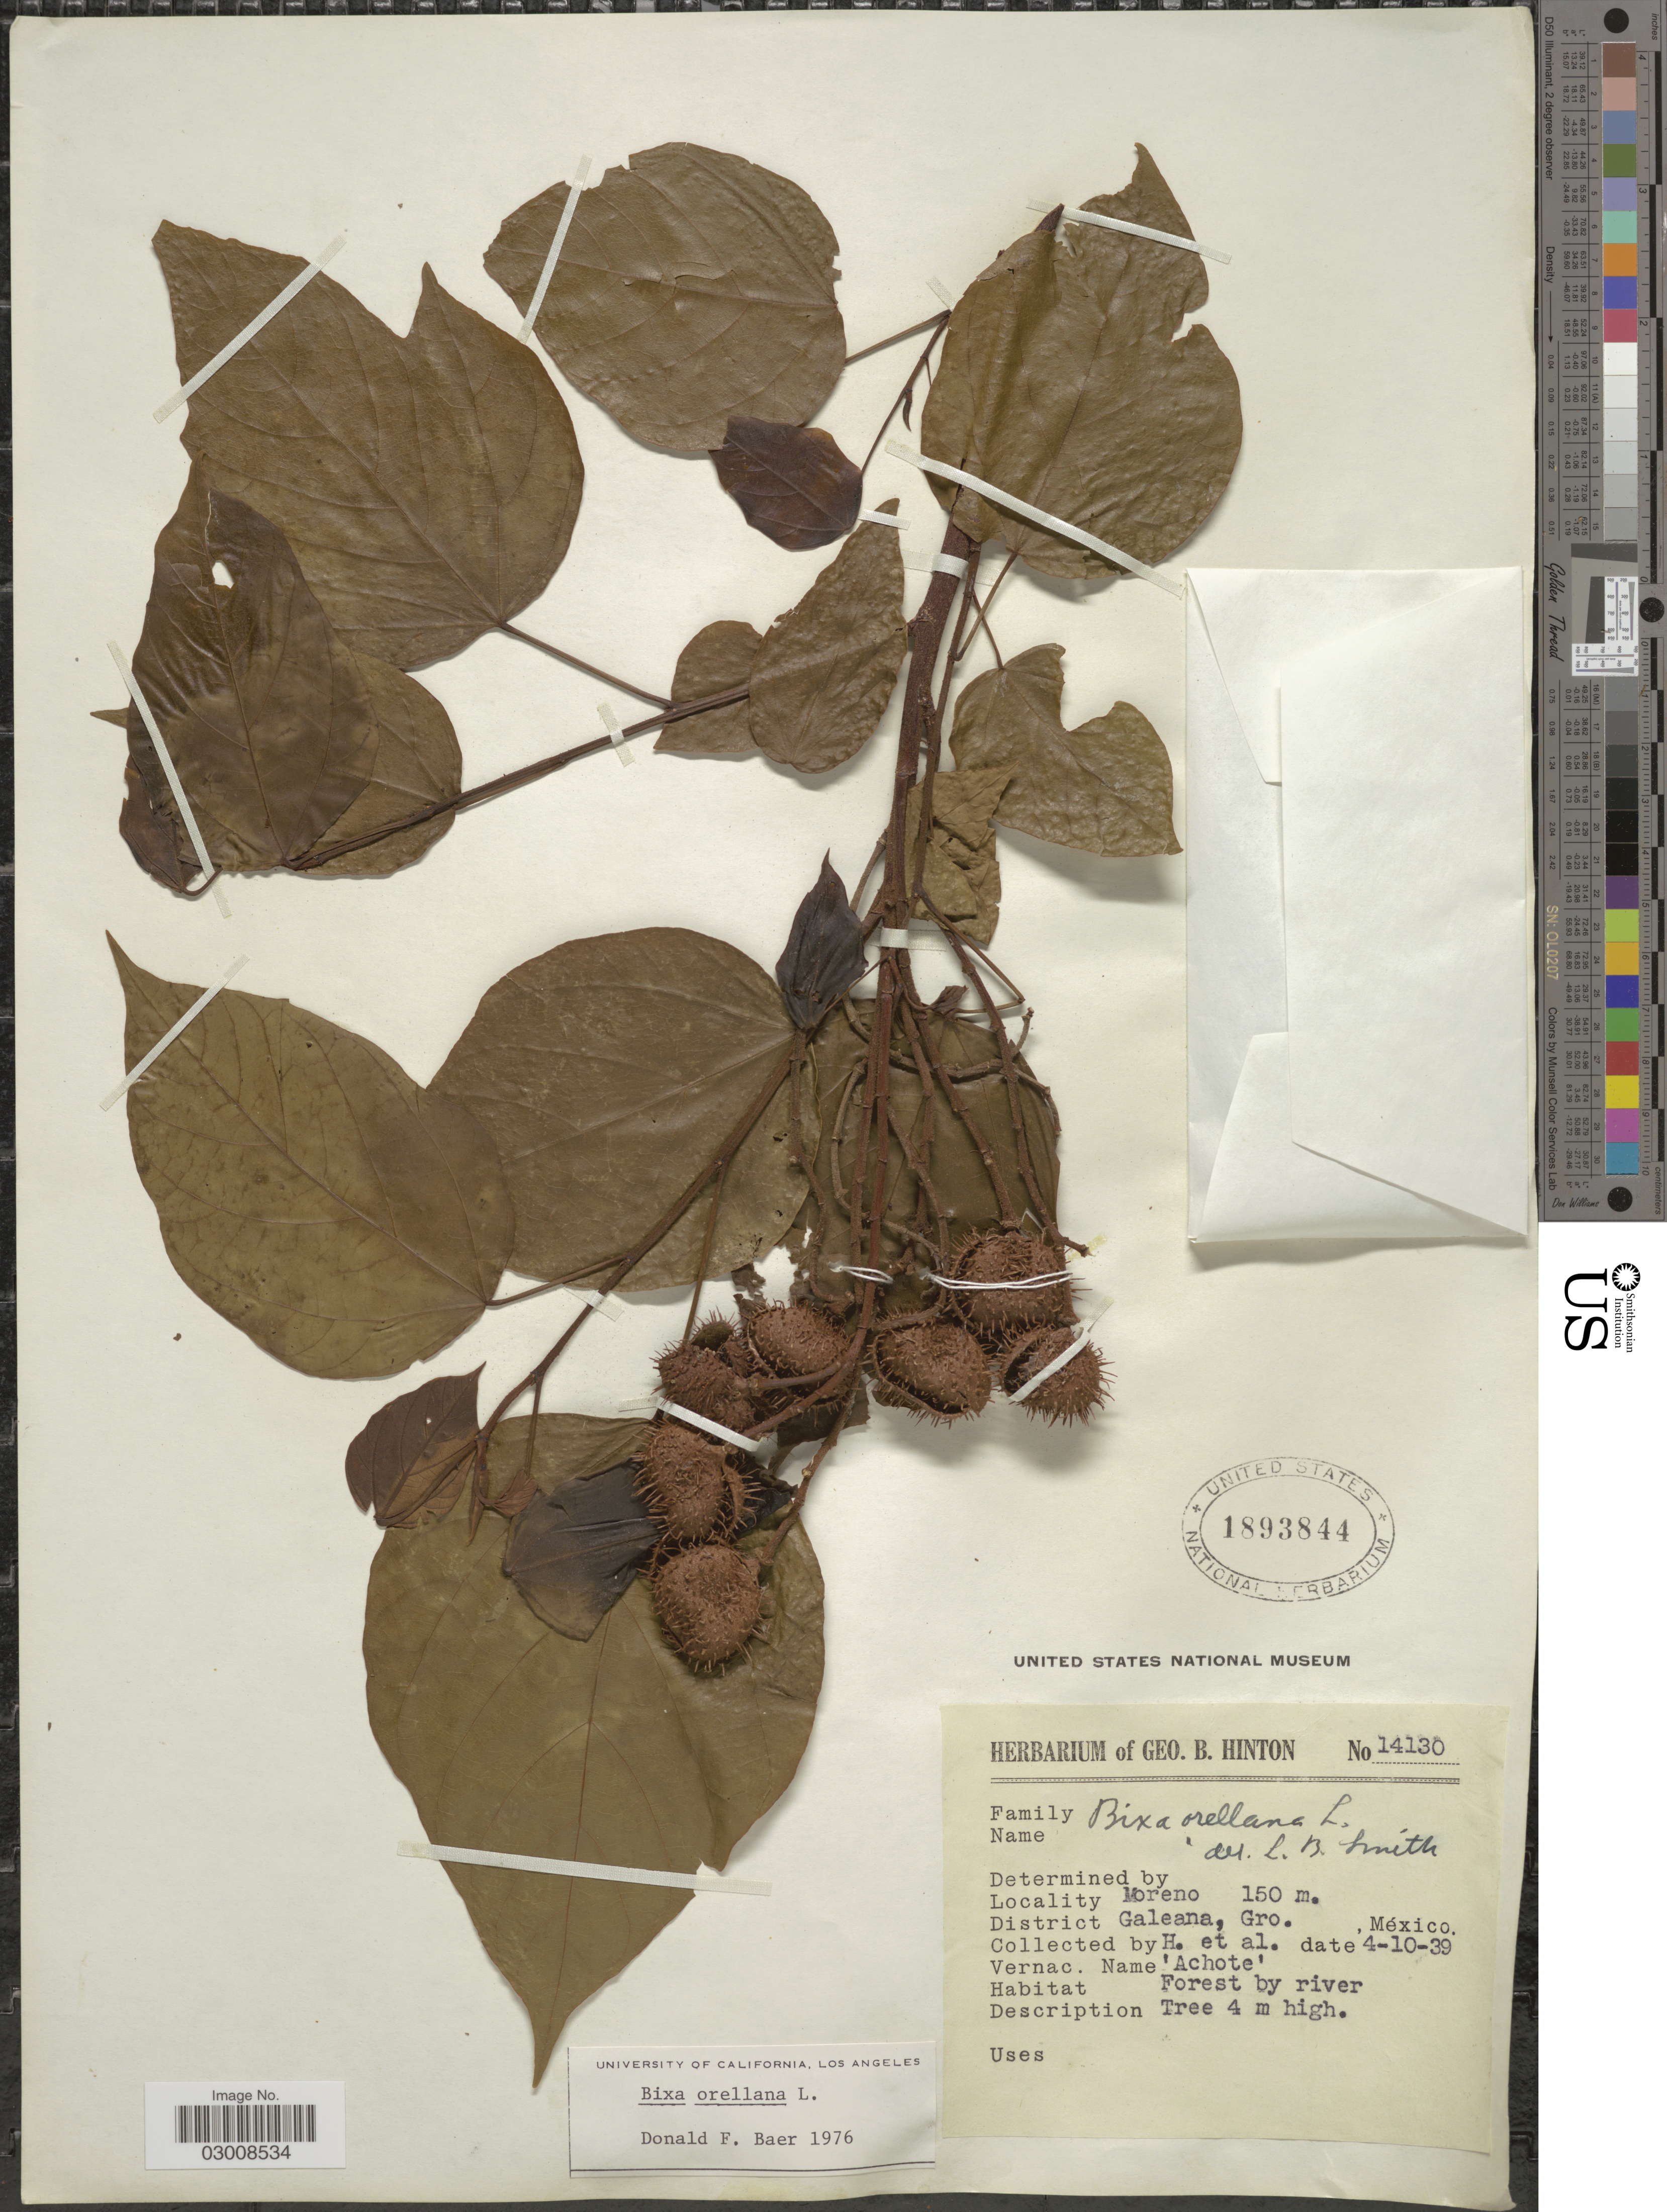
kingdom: Plantae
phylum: Tracheophyta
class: Magnoliopsida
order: Malvales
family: Bixaceae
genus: Bixa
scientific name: Bixa orellana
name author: L.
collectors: G. B. Hinton & et al.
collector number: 14130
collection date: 1939-10-04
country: Mexico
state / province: Guerrero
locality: Moreno, District Galeana, Gro.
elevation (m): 150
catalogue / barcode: US 1893844